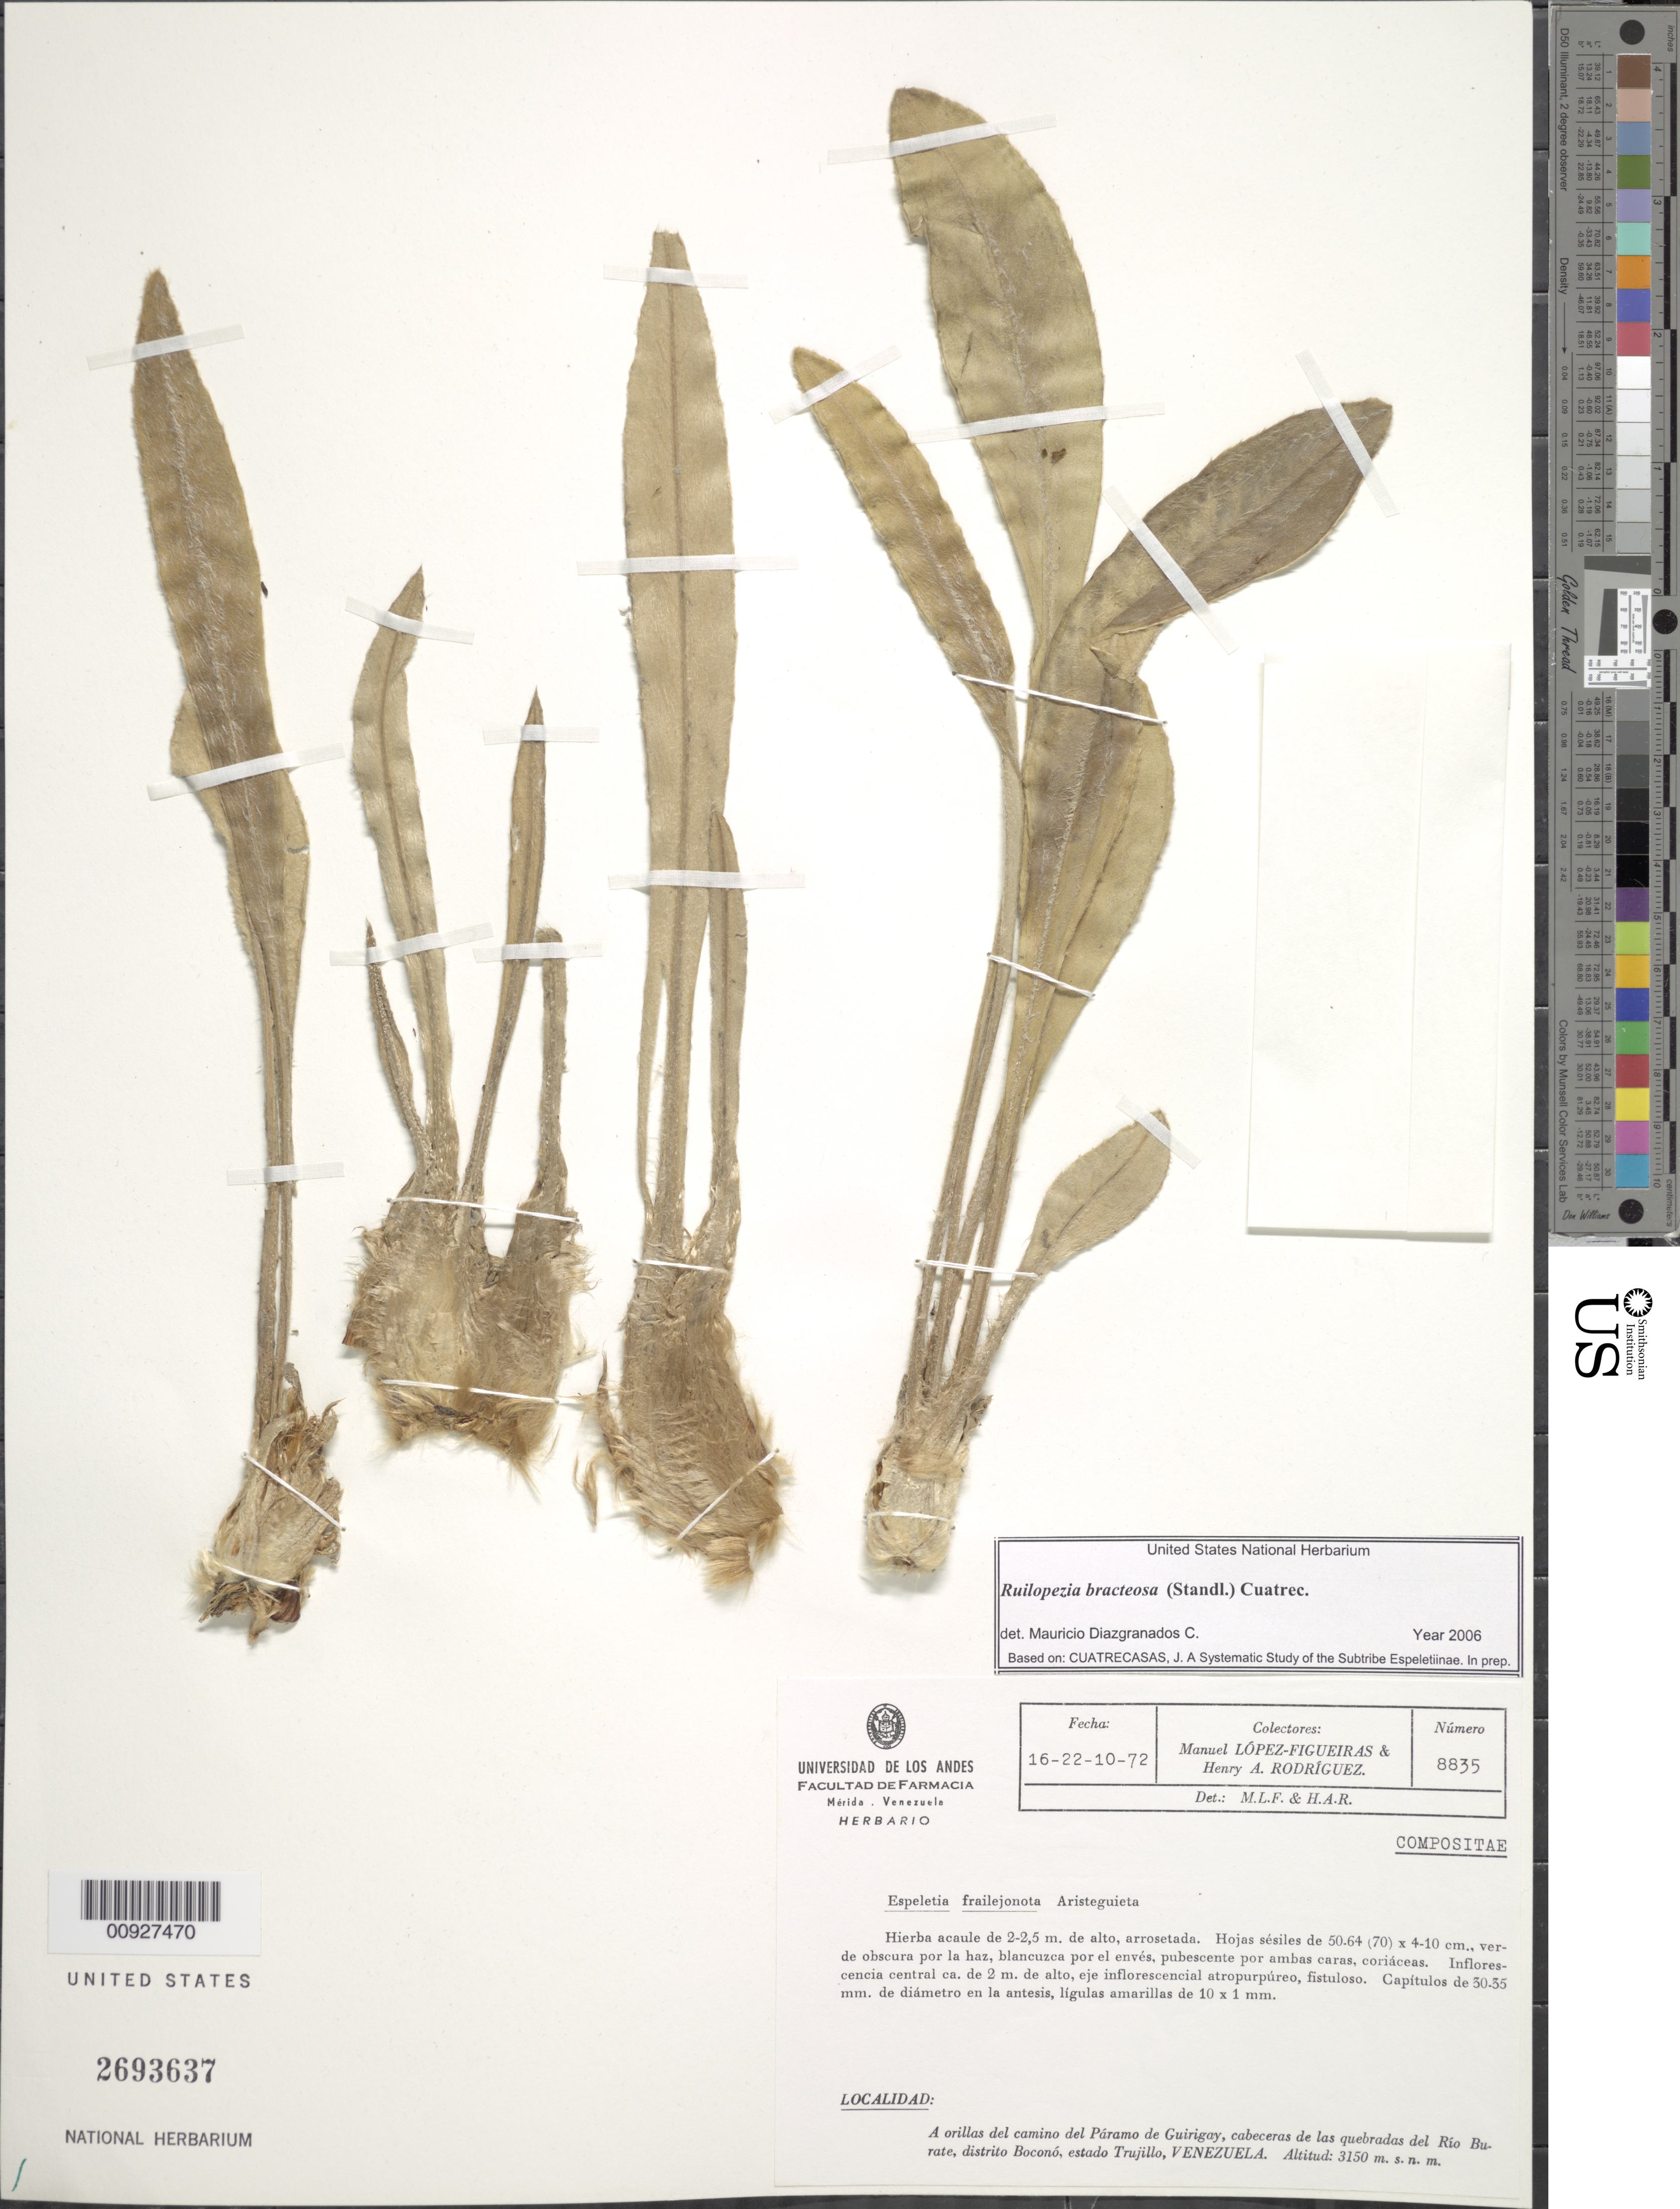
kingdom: Plantae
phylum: Tracheophyta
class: Magnoliopsida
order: Asterales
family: Asteraceae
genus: Ruilopezia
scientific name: Ruilopezia bracteosa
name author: (Standl.) Cuatrec.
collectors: M. López Figueiras & H. A. Rodriguez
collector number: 8835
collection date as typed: Transcribed d/m/y: 16/10/72 to 22/10/72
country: Venezuela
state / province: Trujillo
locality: A orillas del camino del Paramo de Guirigay, cabeceras de las quebradas del Rio Burate, Distrito Bocono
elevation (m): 3150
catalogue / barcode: US 2693637